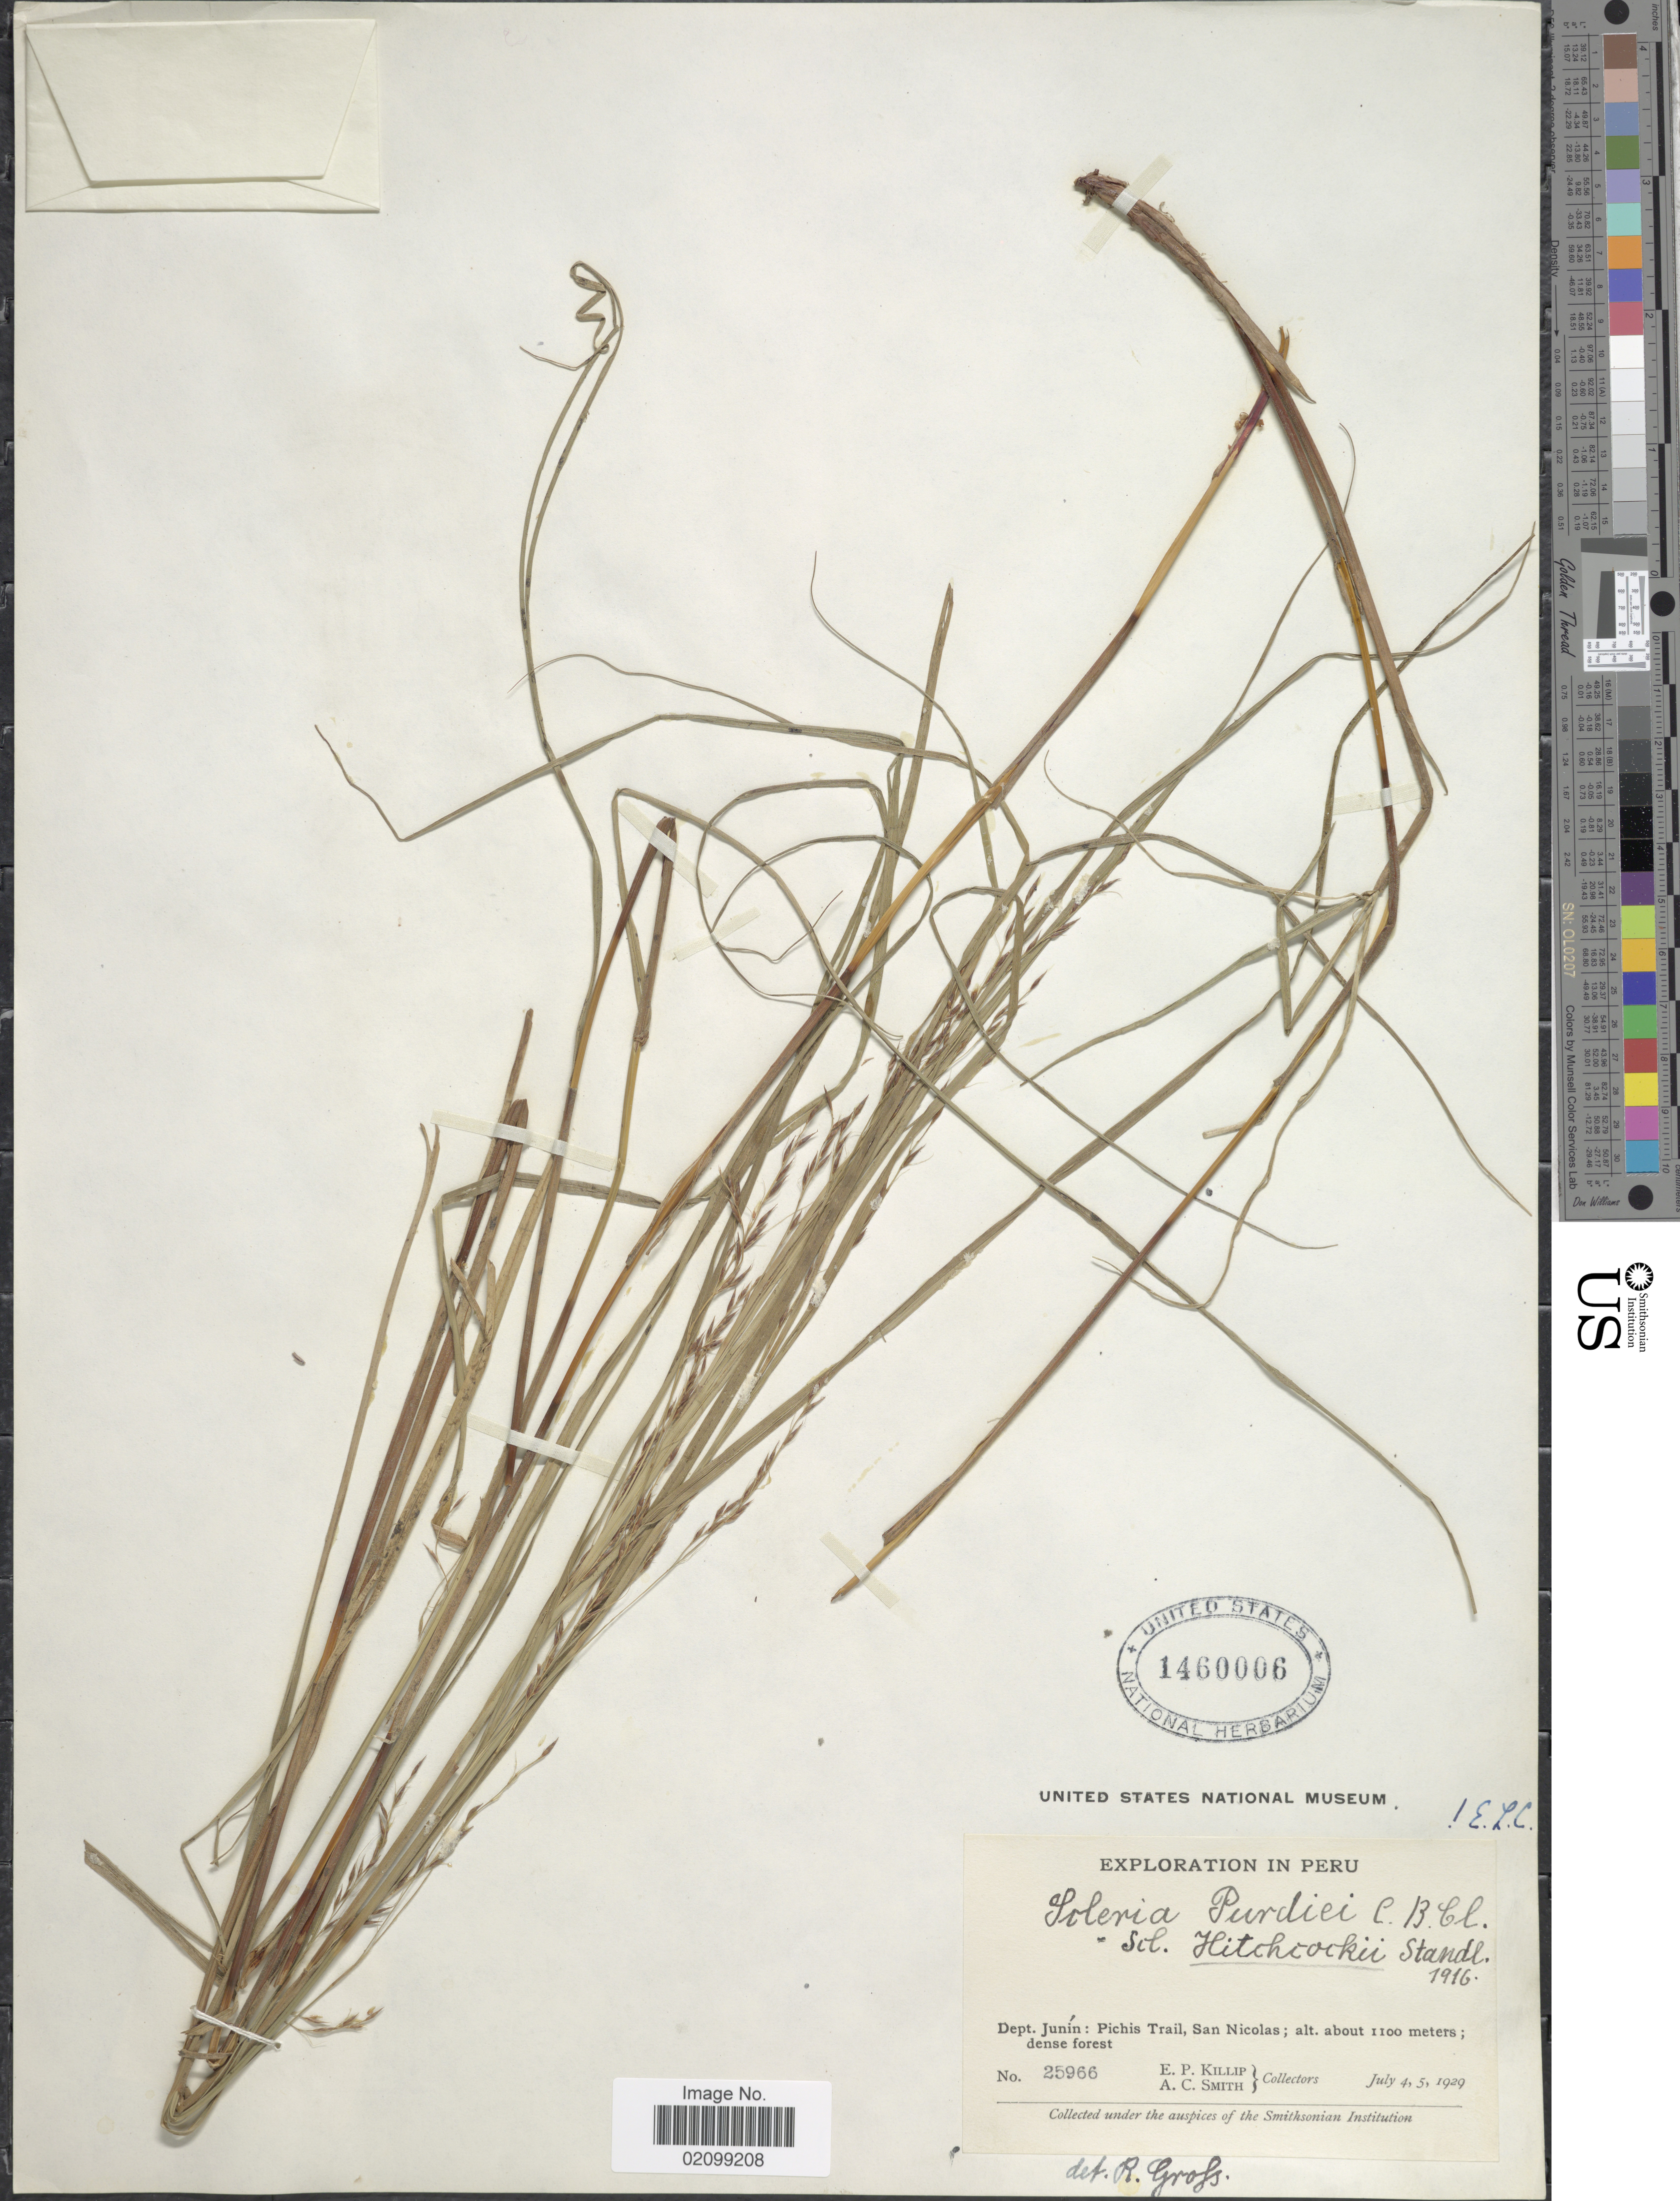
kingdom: Plantae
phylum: Tracheophyta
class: Liliopsida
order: Poales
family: Cyperaceae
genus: Scleria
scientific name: Scleria purdiei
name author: C.B. Clarke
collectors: E. P. Killip & A. C. Smith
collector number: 25966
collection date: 1929-07-04/1929-07-05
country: Peru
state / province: Junín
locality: Dept. Junin: Pichis Trail, San Nicolas.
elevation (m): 1100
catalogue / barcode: US 1460006